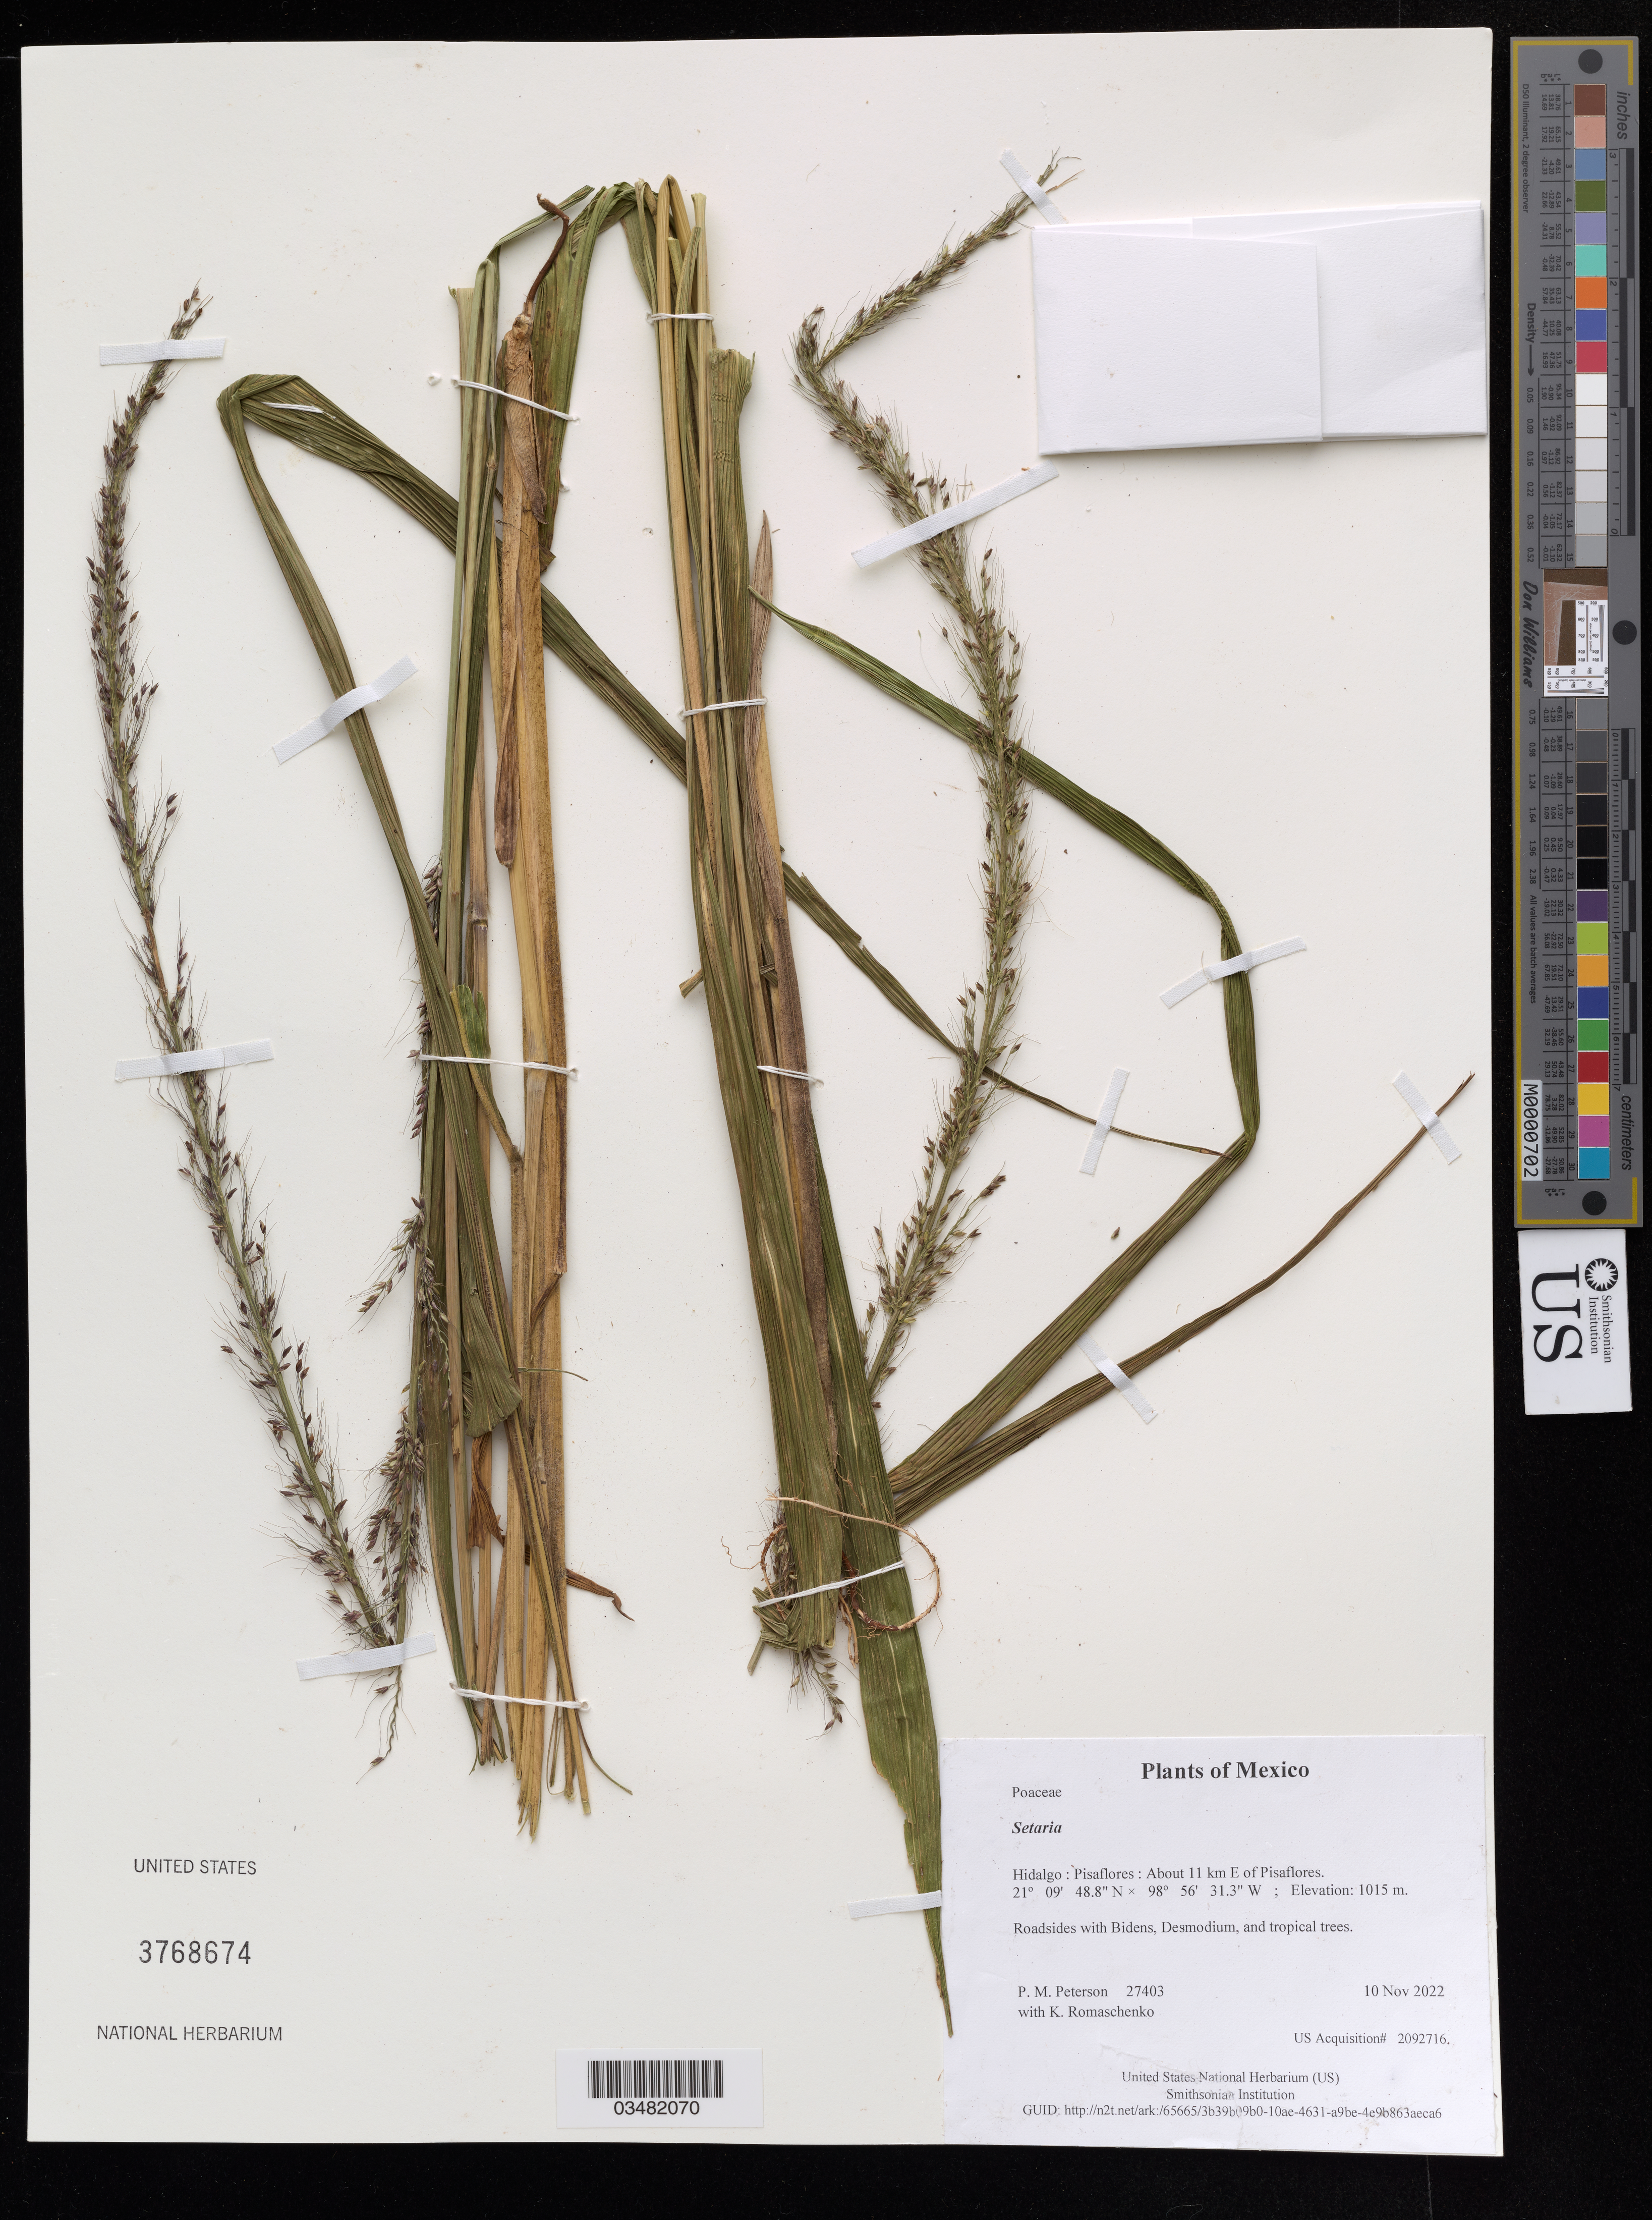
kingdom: Plantae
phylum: Tracheophyta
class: Liliopsida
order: Poales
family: Poaceae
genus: Setaria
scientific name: Setaria sp.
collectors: P. M. Peterson & K. Romaschenko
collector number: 27403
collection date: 2022-11-10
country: México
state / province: Hidalgo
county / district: Pisaflores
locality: About 11 km E of Pisaflores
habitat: Roadsides with Bidens, Desmodium, and tropical trees.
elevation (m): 1015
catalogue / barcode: US 3768674